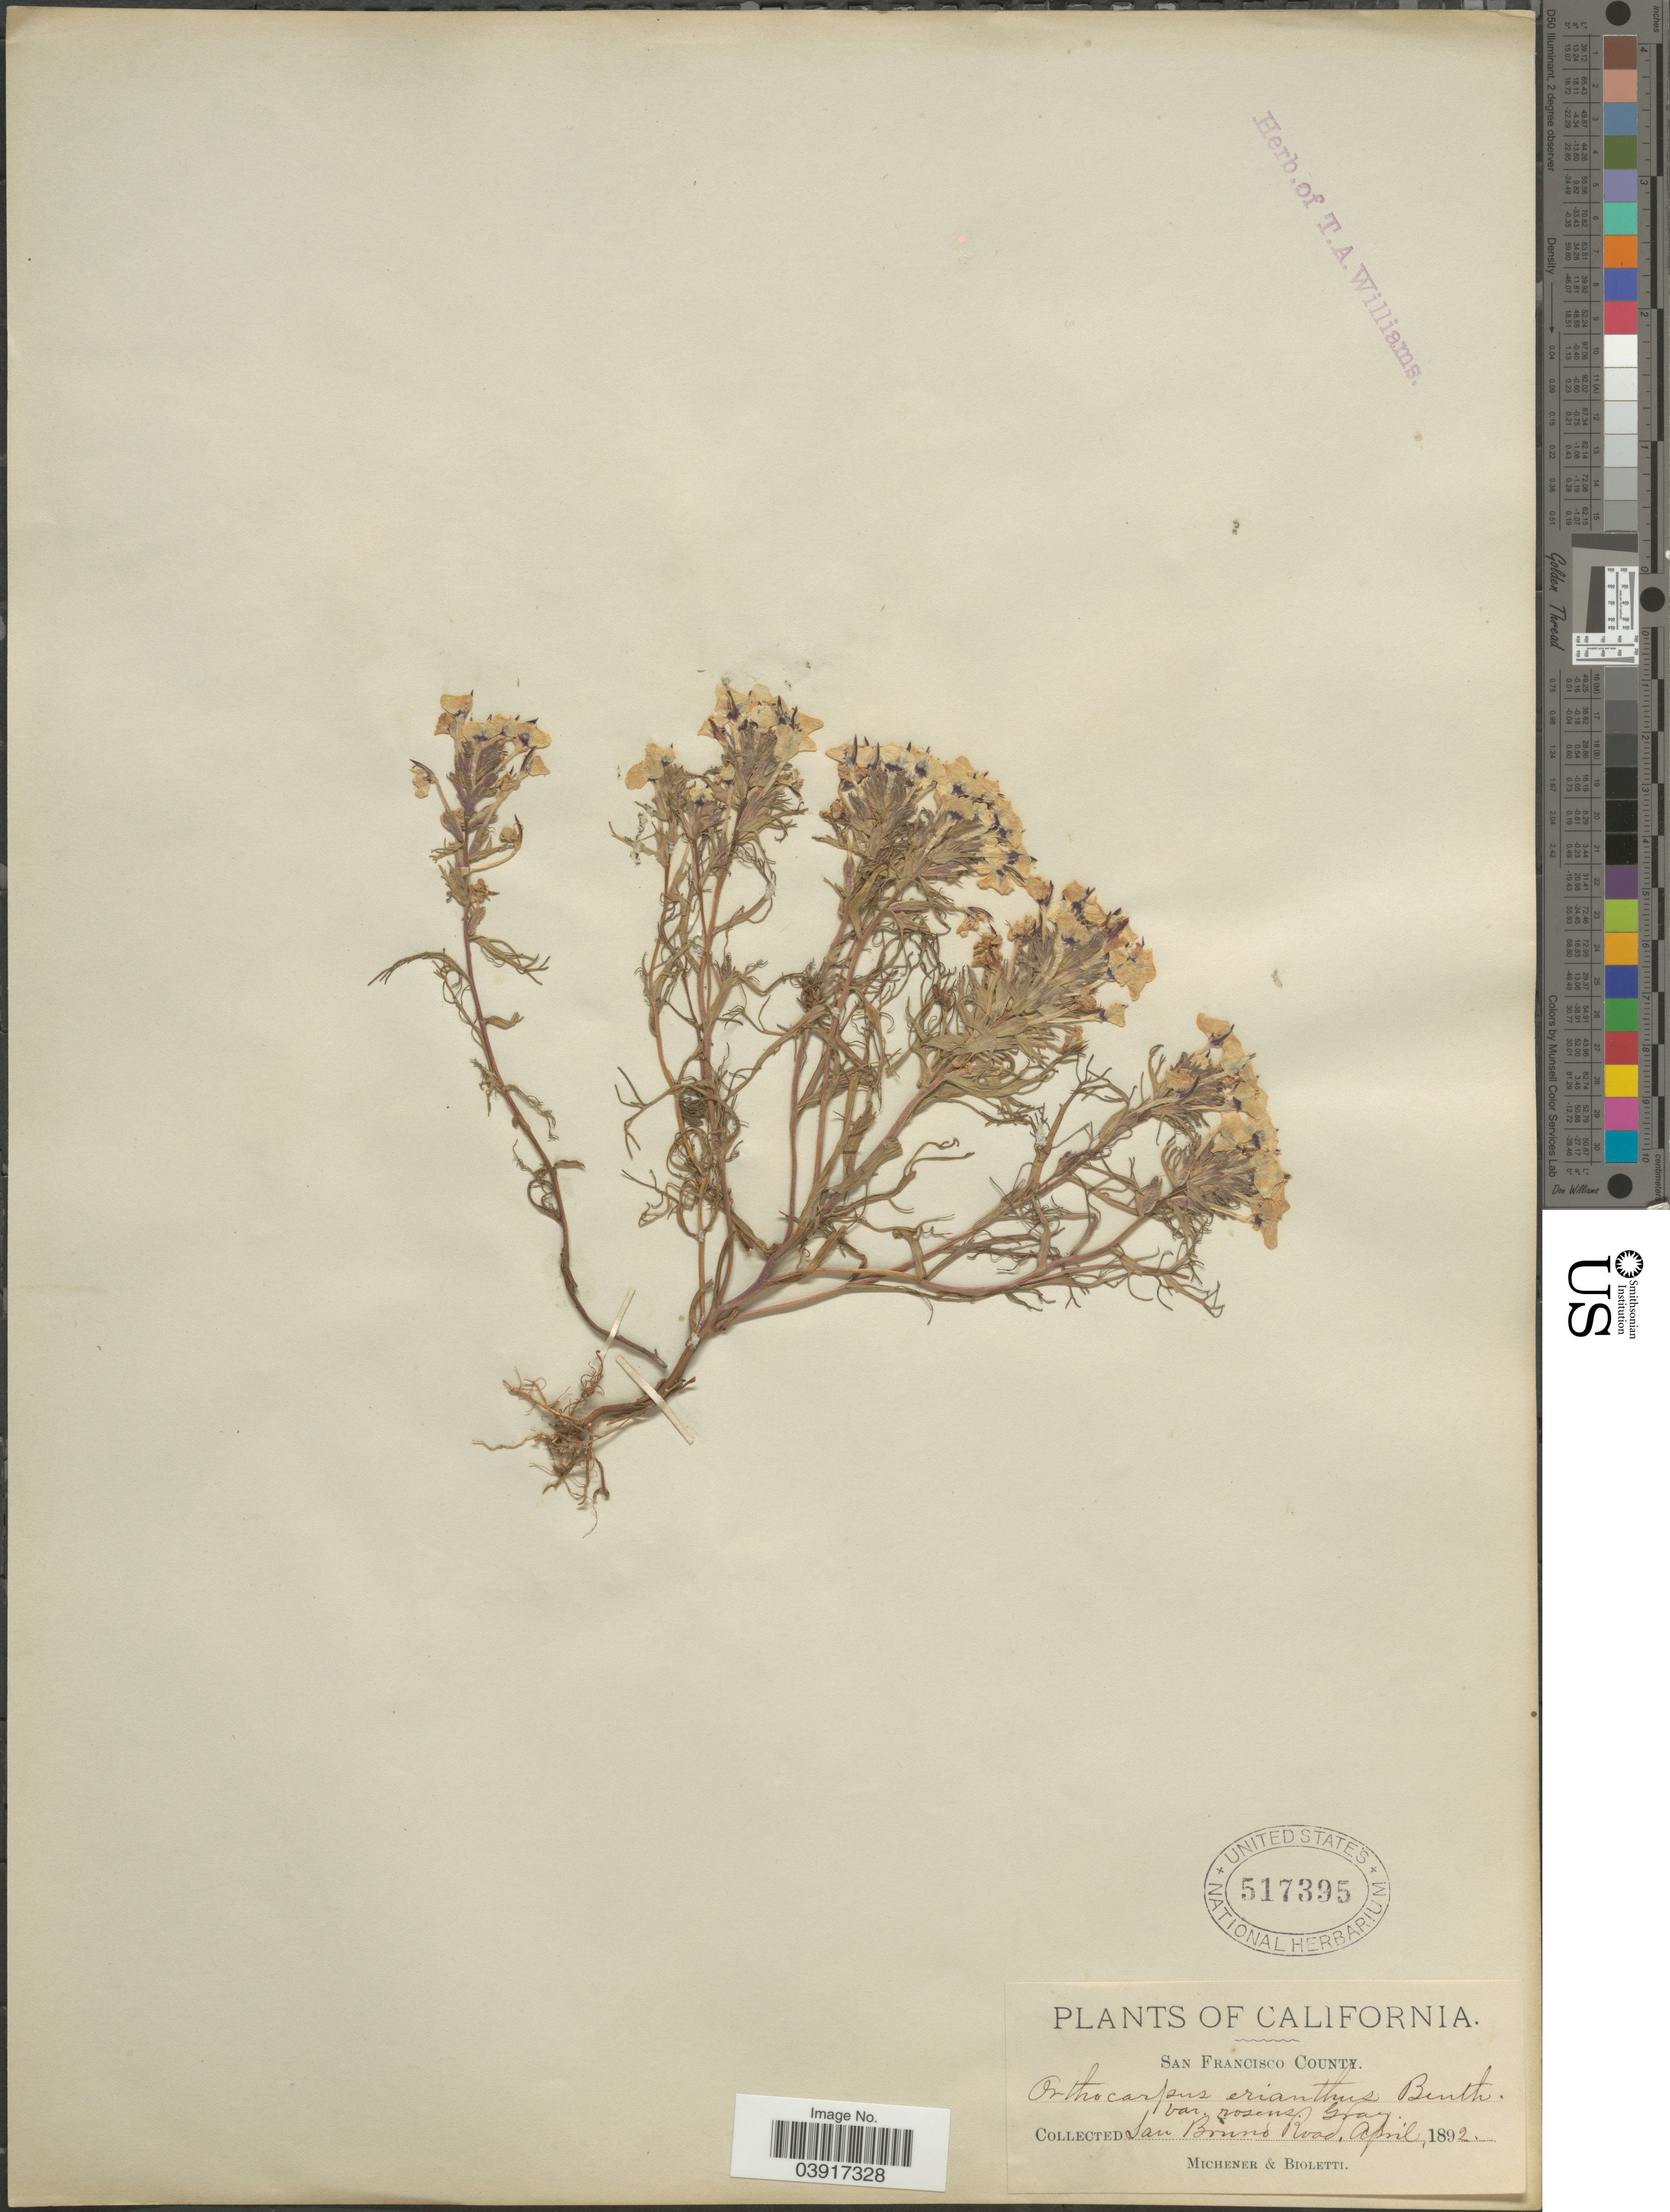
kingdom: Plantae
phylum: Tracheophyta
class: Magnoliopsida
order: Lamiales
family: Orobanchaceae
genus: Orthocarpus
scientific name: Orthocarpus erianthus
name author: Benth.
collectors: -. Michener & -- Bioletti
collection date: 1892-04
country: United States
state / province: California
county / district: San Francisco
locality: San Francisco County. San Bruno Road.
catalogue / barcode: US 517395